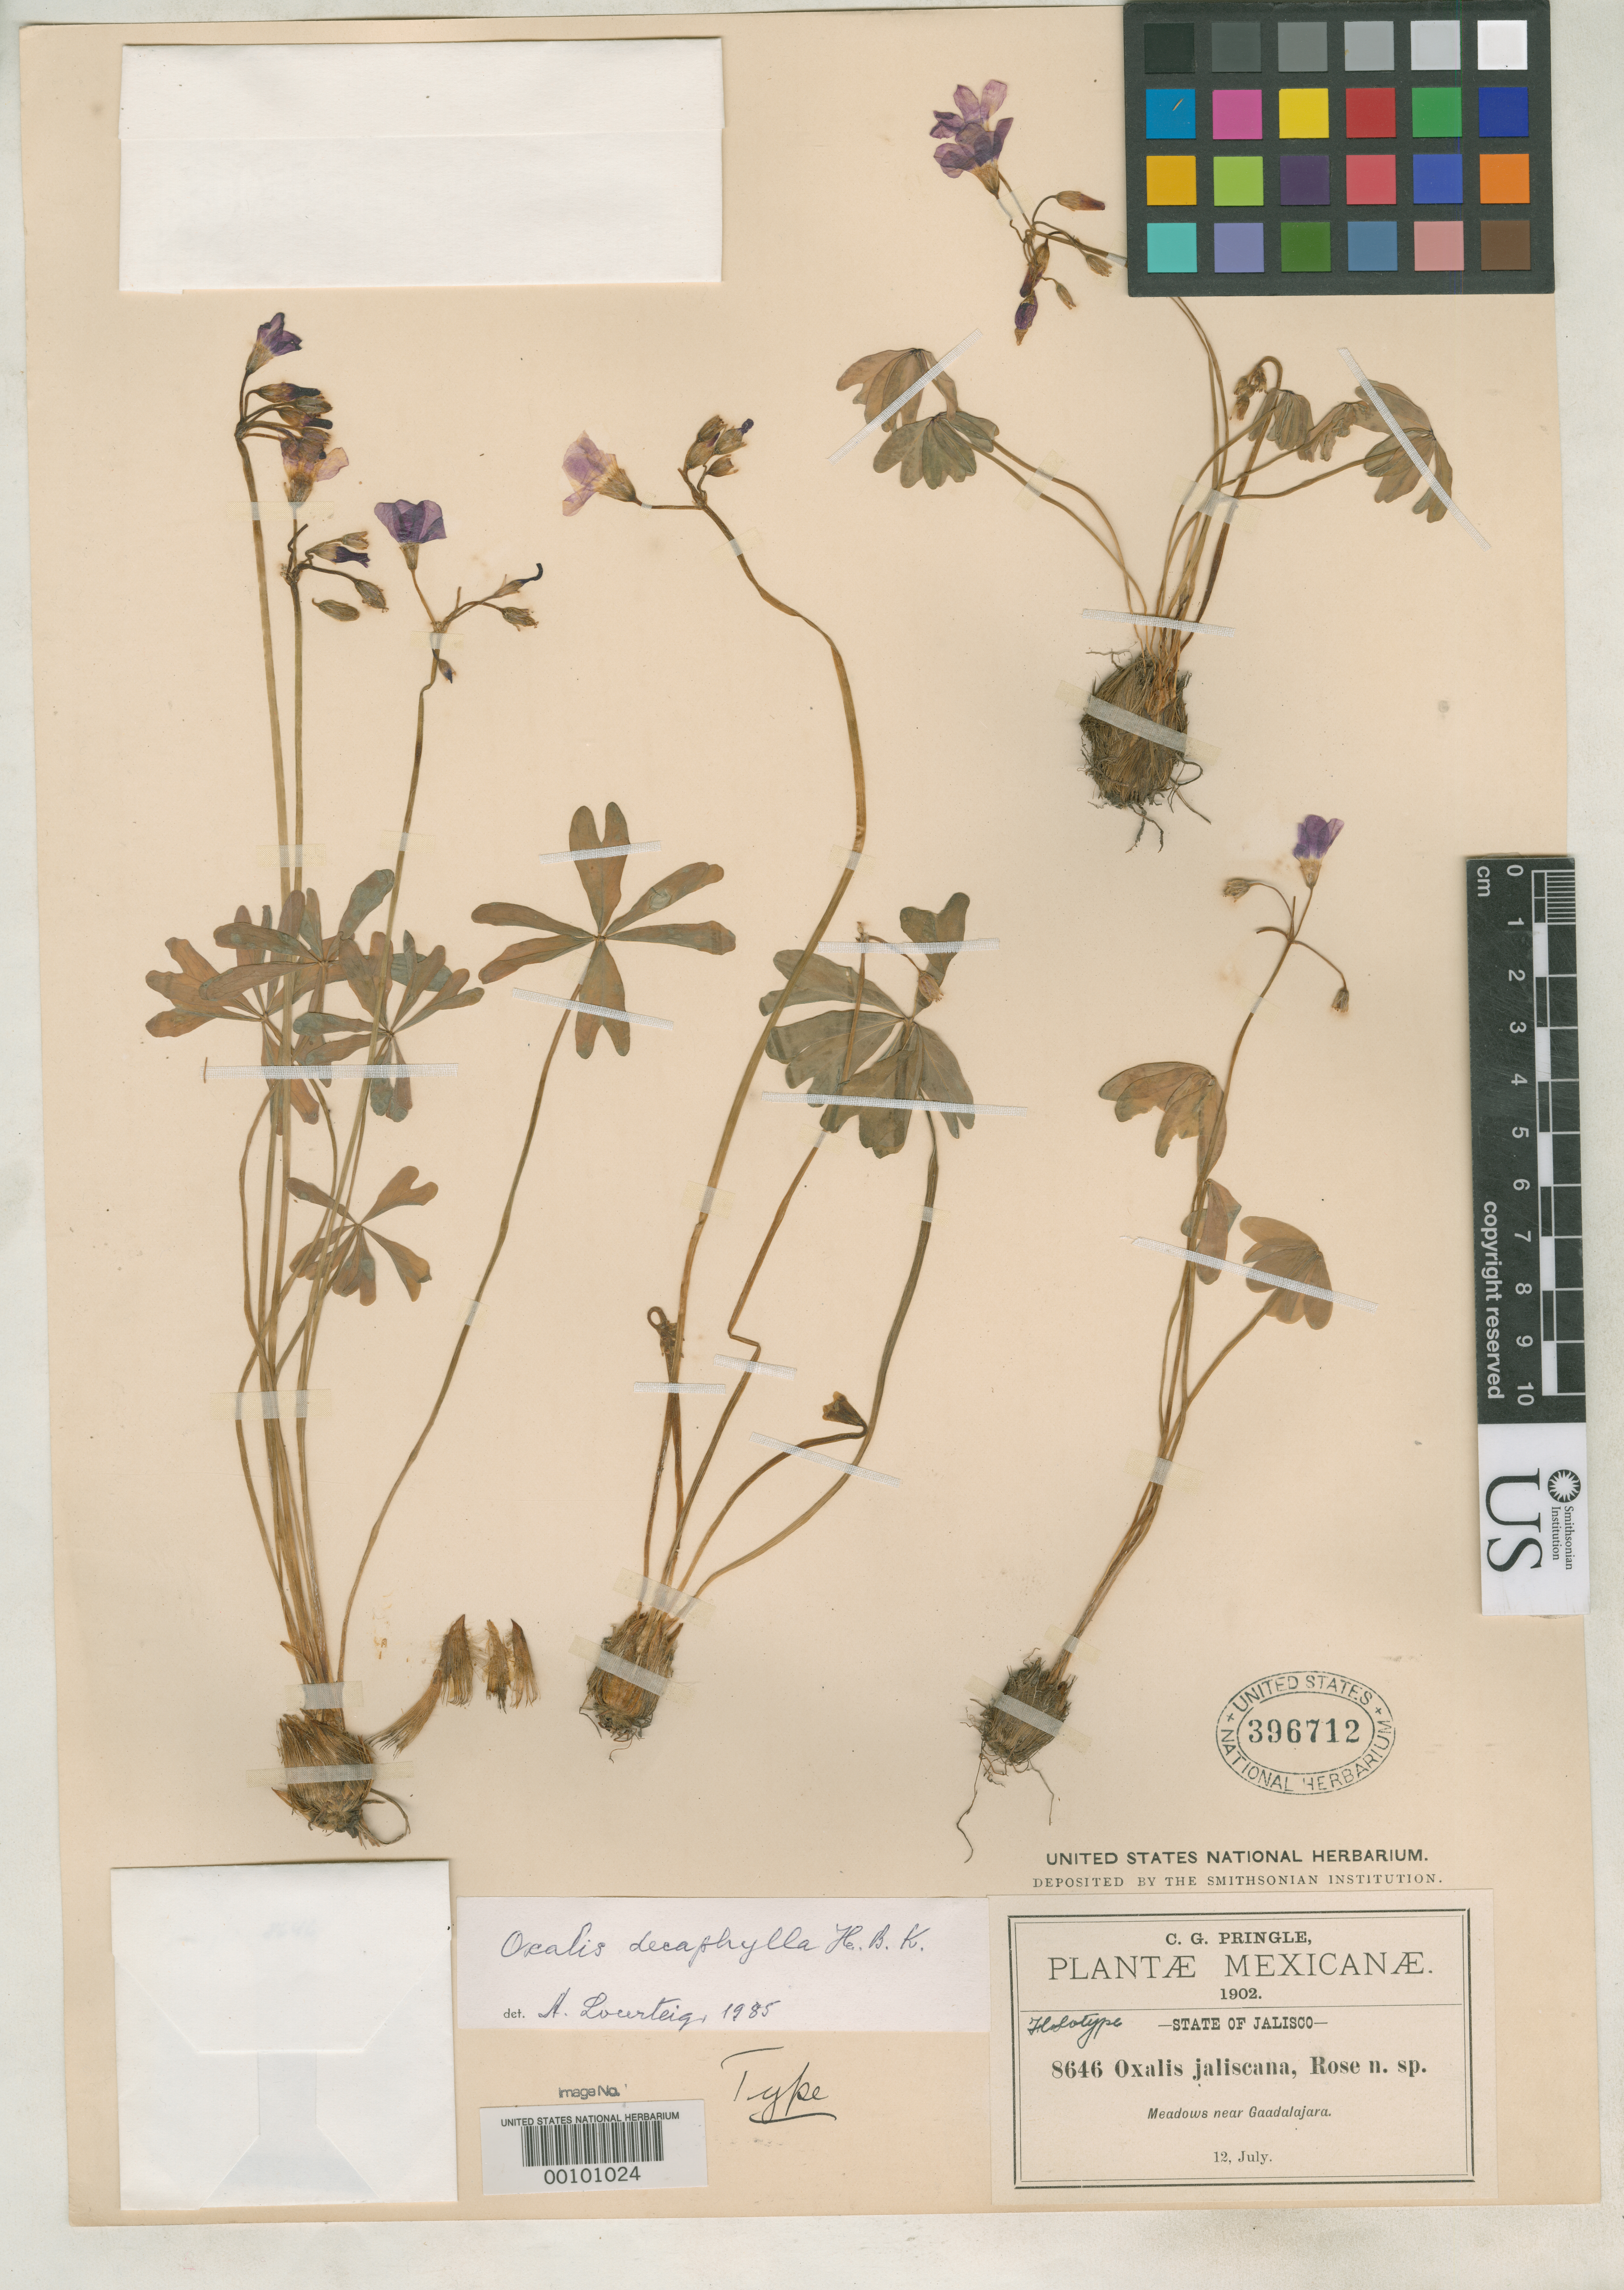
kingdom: Plantae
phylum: Tracheophyta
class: Magnoliopsida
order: Oxalidales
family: Oxalidaceae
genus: Ionoxalis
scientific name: Ionoxalis jaliscana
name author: Rose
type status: Holotype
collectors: C. G. Pringle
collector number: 8646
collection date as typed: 12 Jul 1902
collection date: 1902-07-12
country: Mexico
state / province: Jalisco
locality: Near Guadalajara.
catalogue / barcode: US 396712